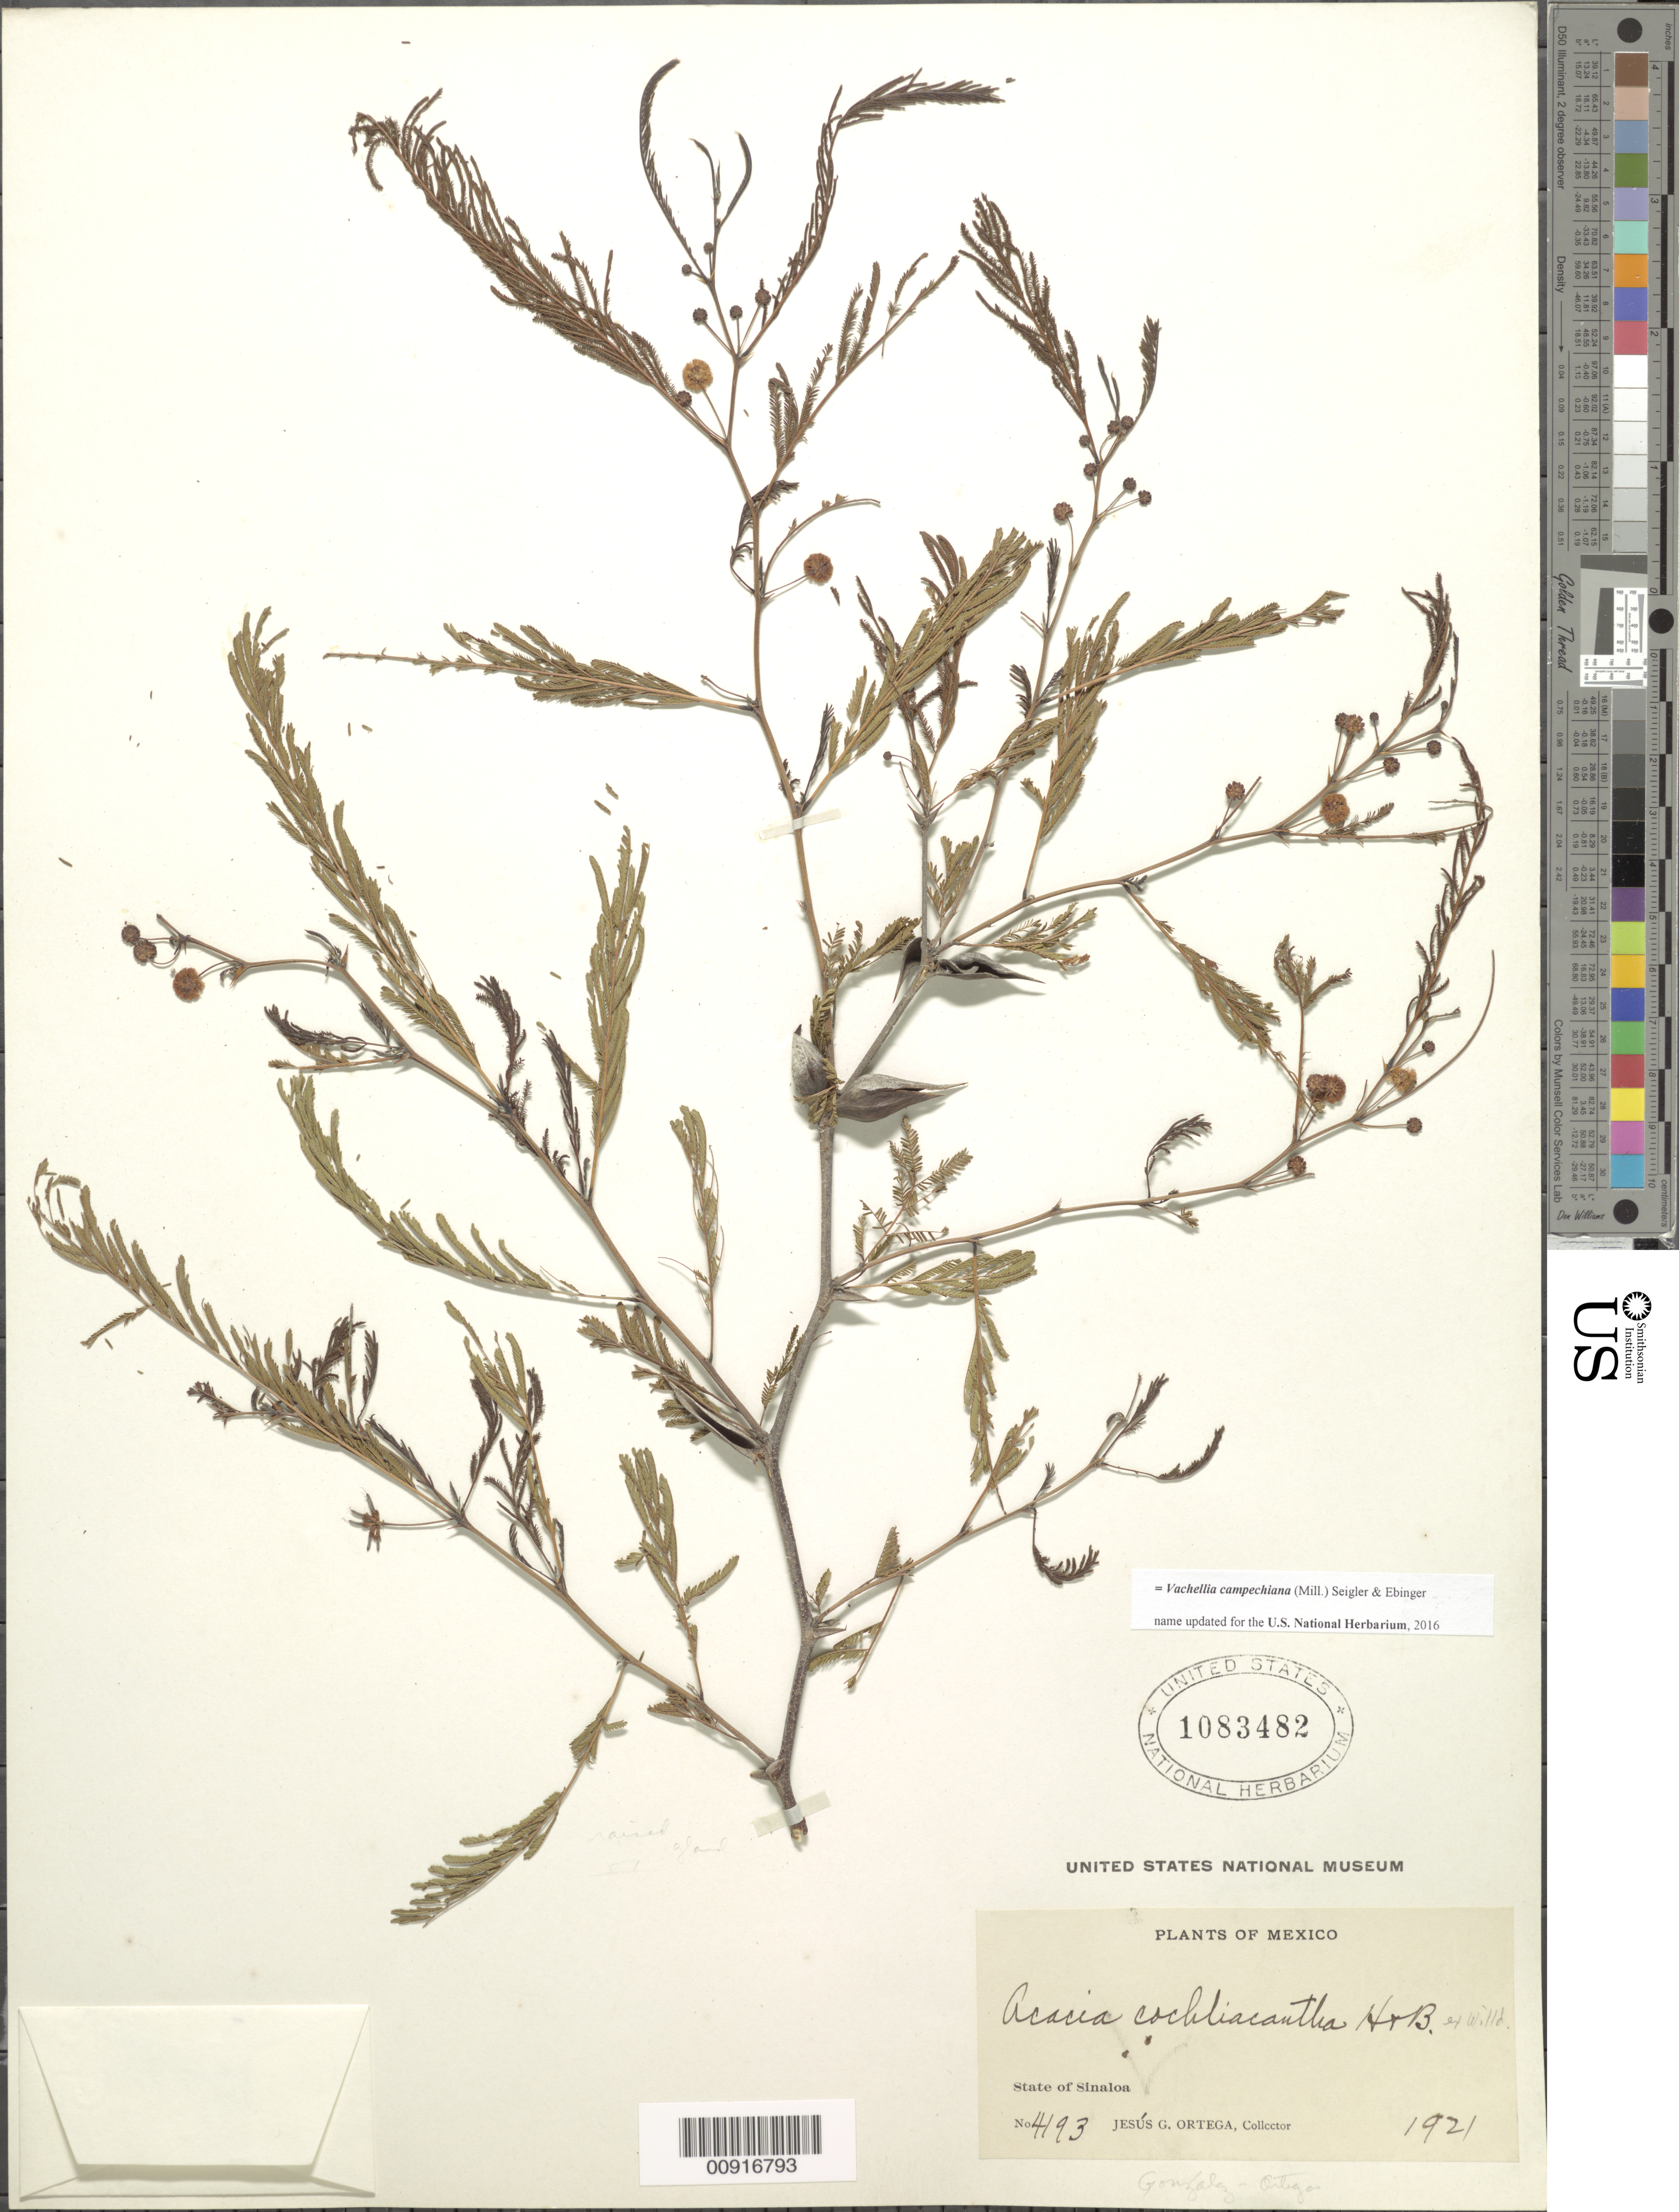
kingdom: Plantae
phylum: Tracheophyta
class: Magnoliopsida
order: Fabales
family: Fabaceae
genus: Vachellia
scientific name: Vachellia campechiana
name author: (Mill.) Seigler & Ebinger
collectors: J. Ortega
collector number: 4193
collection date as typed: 1921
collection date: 1921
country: Mexico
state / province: Sinaloa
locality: State of Sinaloa.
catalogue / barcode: US 1083482